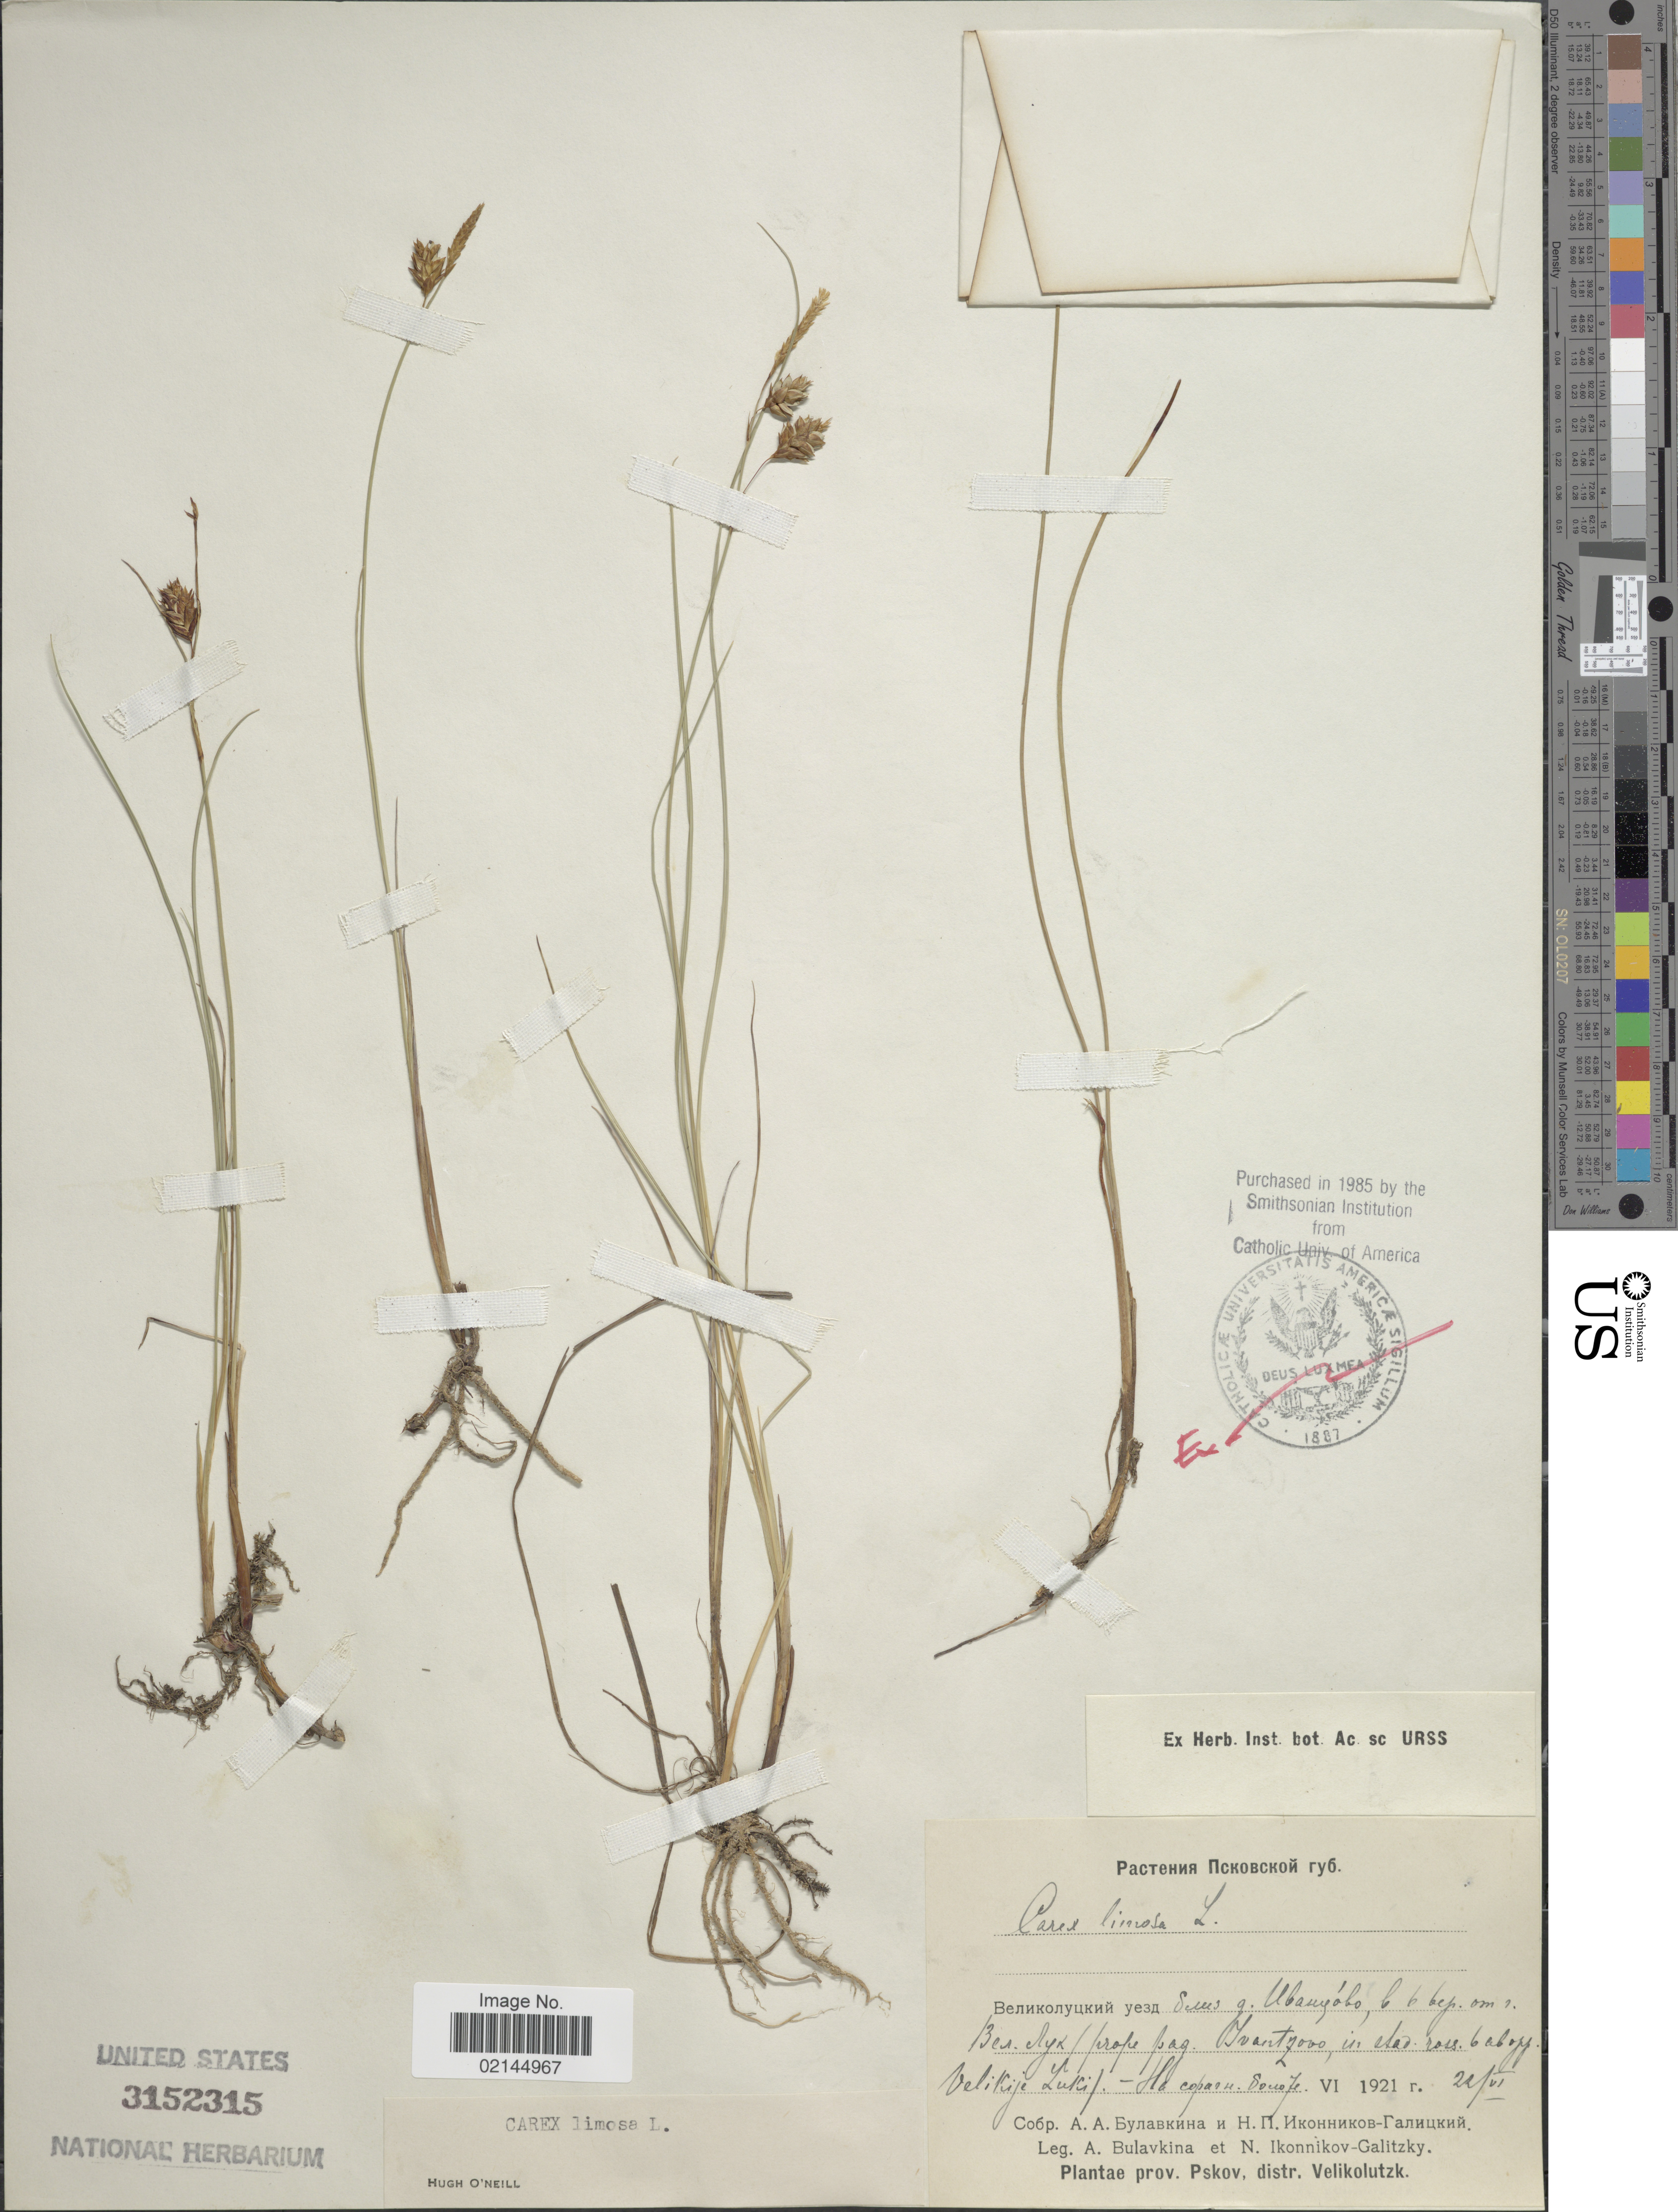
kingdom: Plantae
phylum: Tracheophyta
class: Liliopsida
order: Poales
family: Cyperaceae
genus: Carex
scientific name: Carex limosa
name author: L.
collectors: A. Bulavkina & N. P. Ikonnikov-Galitzky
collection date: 1921-06-22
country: Russian Federation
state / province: Pskov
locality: Distr. Velikolutzk [illegible text]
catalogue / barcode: US 3152315